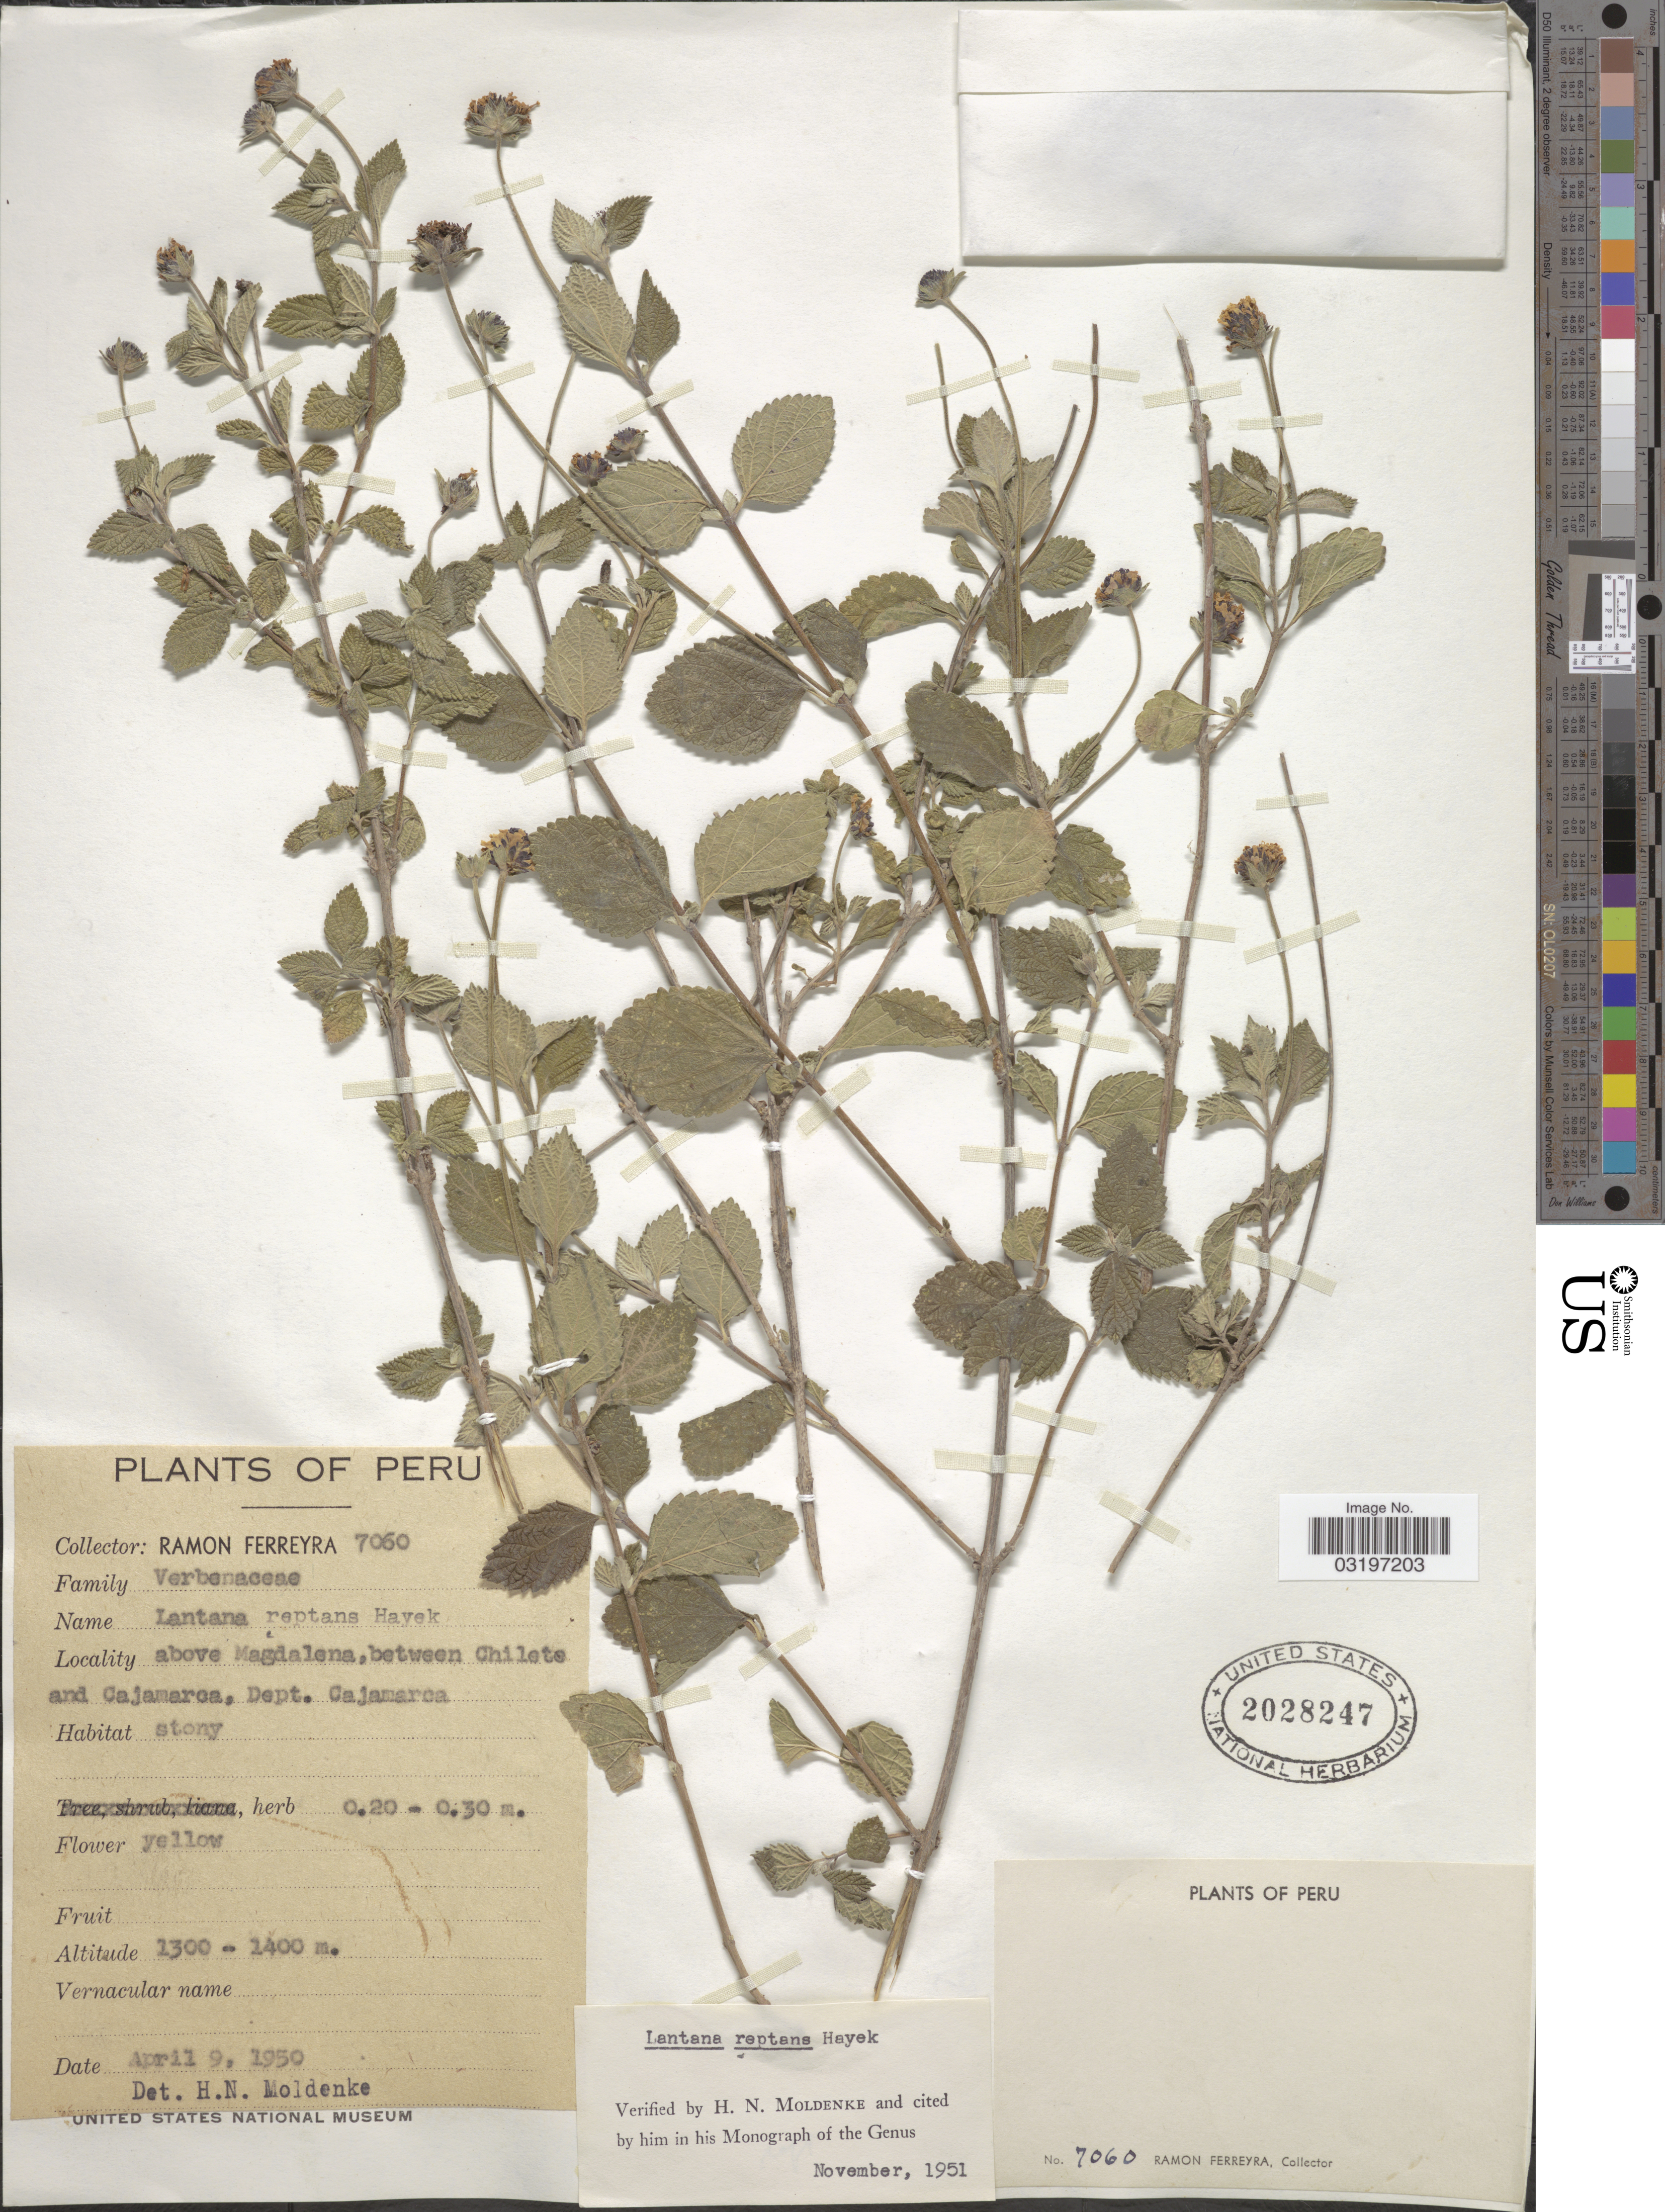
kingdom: Plantae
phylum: Tracheophyta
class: Magnoliopsida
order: Lamiales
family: Verbenaceae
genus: Lantana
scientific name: Lantana reptans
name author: Hayek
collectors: R. A. Ferreyra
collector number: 7060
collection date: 1950-04-09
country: Peru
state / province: Cajamarca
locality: Above Magdalena, between Chilete and Cajamarca, Dept. Cajamarca.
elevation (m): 1300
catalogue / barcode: US 2028247